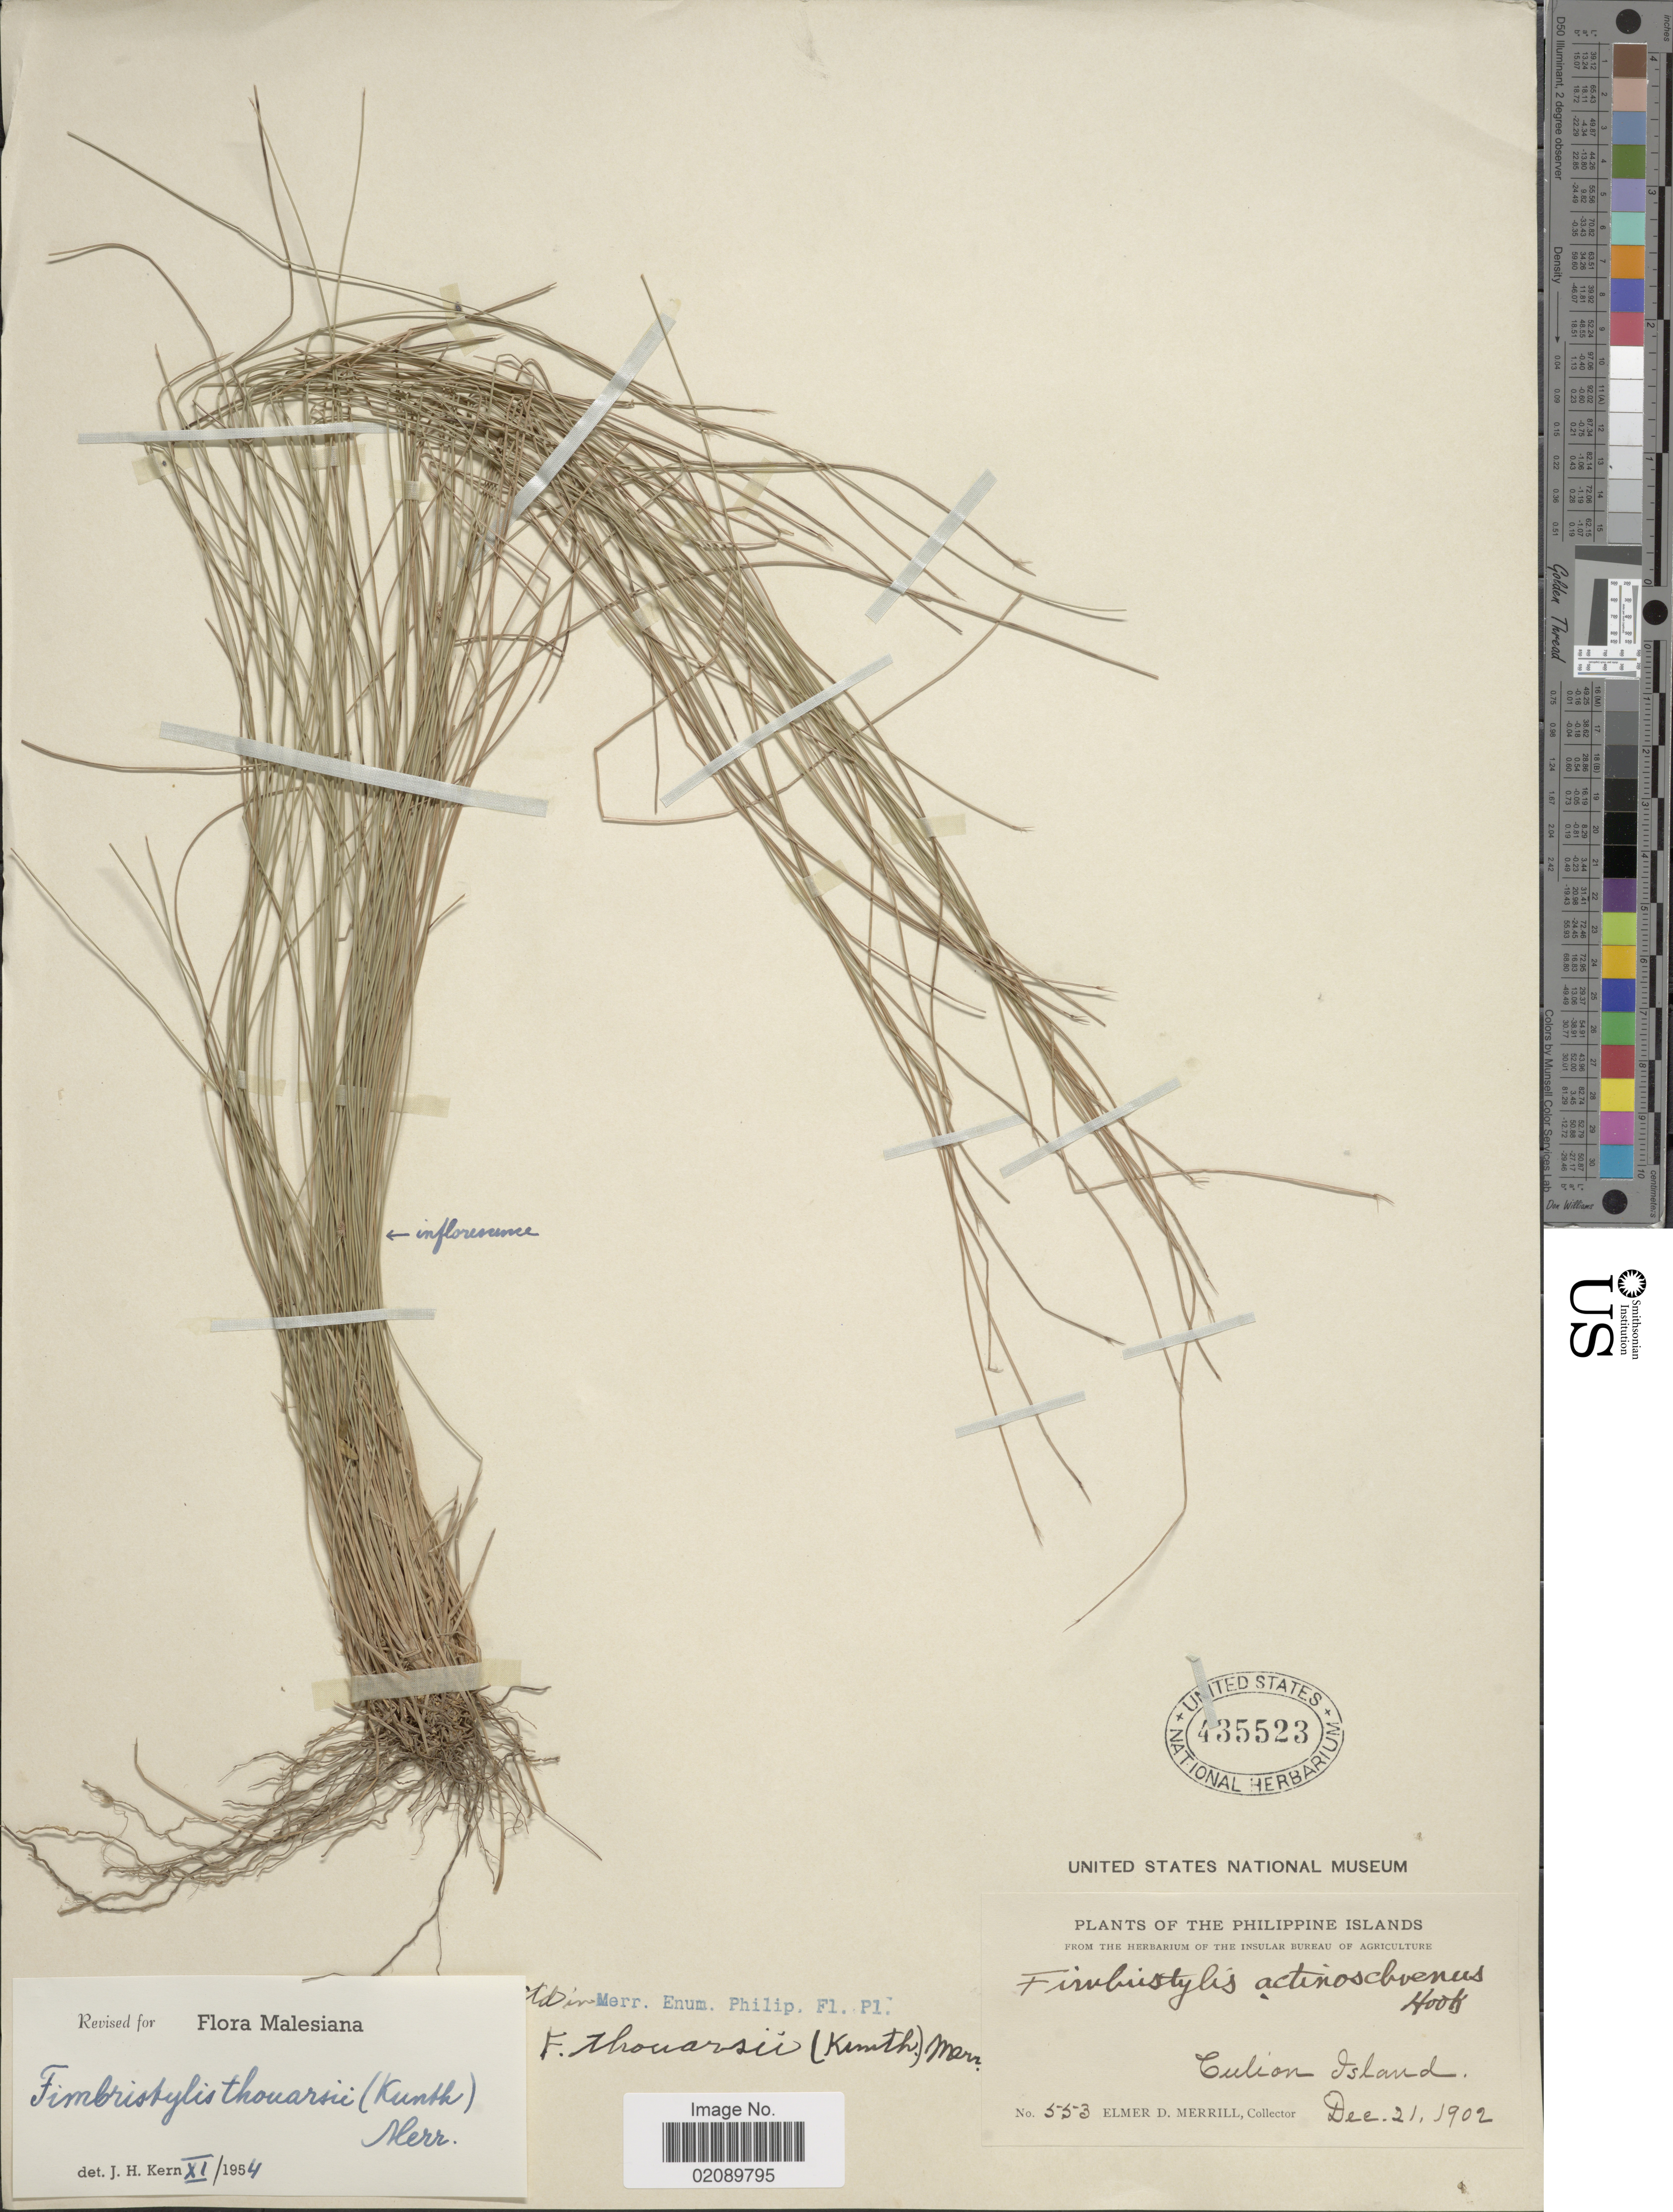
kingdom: Plantae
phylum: Tracheophyta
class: Liliopsida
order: Poales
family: Cyperaceae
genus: Actinoschoenus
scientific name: Actinoschoenus aphyllus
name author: (Vahl) Larridon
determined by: Strong, Mark T., (BOT), Smithsonian Institution - National Museum of Natural History (UNITED STATES)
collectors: E. D. Merrill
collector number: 553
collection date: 1902-12-21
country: Philippines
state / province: Mimaropa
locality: Philippine Islands, Culion Island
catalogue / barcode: US 435523